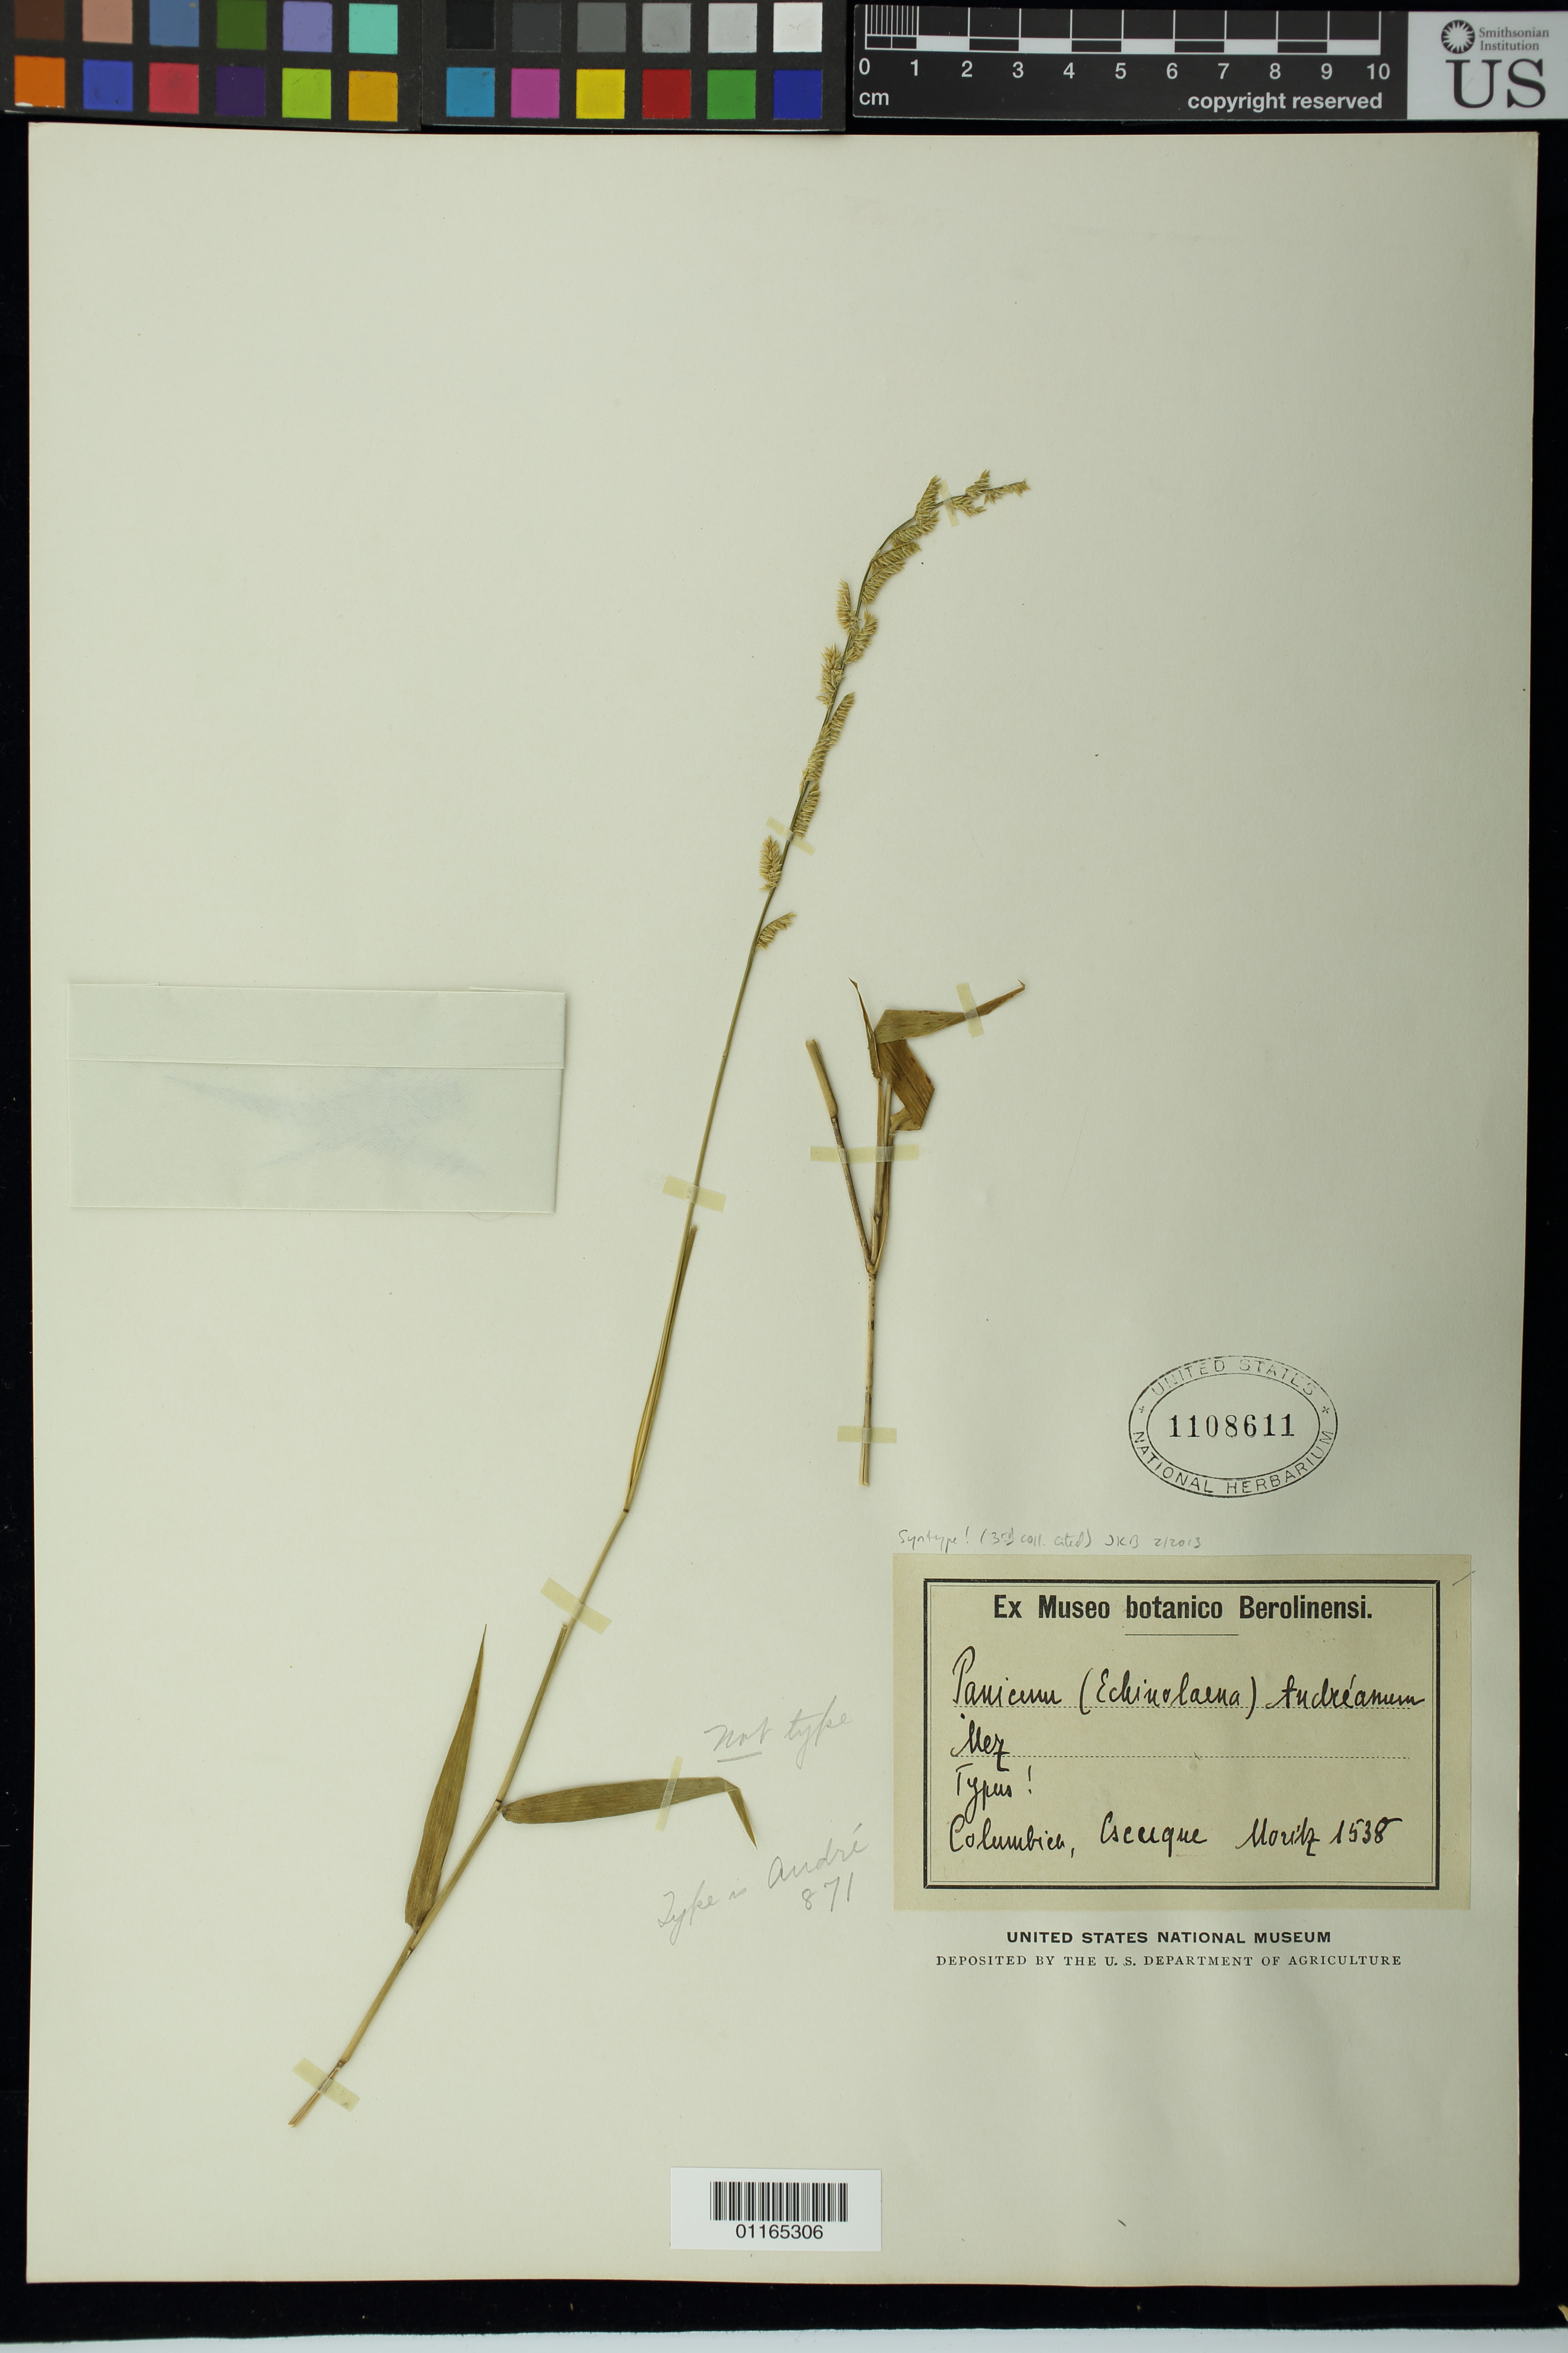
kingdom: Plantae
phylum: Tracheophyta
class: Liliopsida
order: Poales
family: Poaceae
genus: Panicum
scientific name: Panicum andreanum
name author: Mez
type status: Isolectotype; Syntype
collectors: J. W. Moritz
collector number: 1538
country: Venezuela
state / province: Trujillo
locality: Escuque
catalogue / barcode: US 1108611